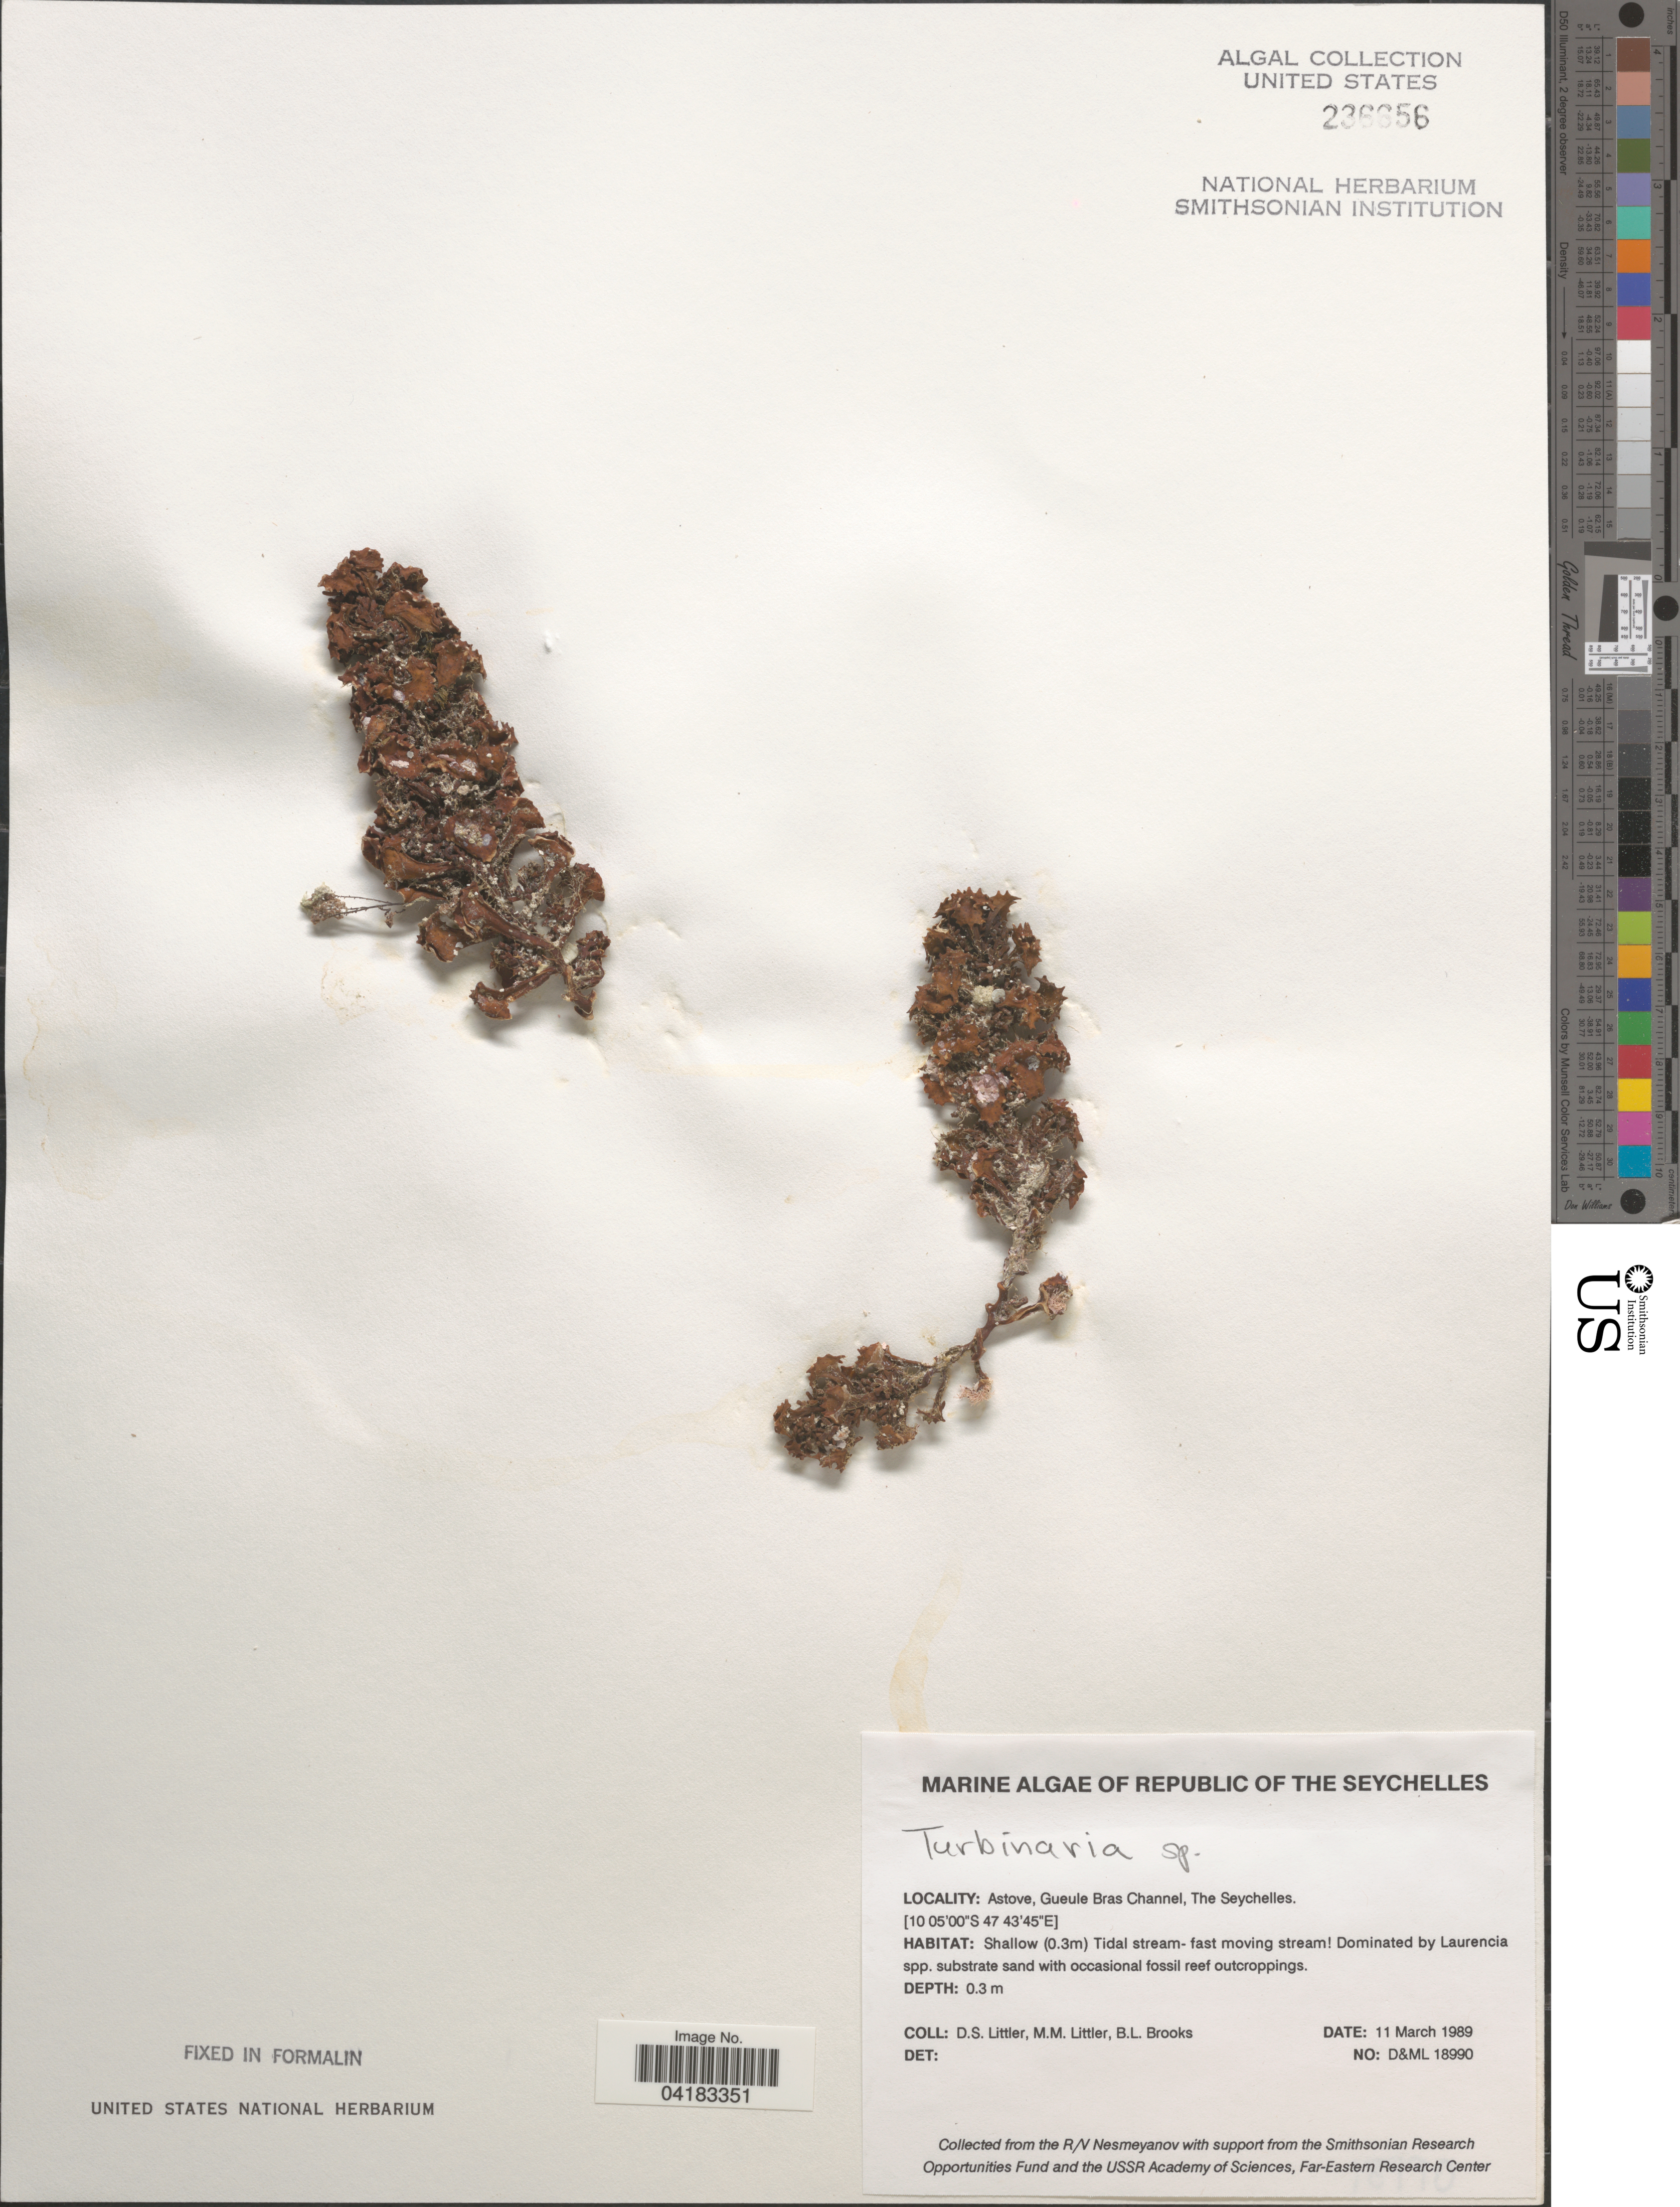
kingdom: Chromista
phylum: Ochrophyta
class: Phaeophyceae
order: Fucales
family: Sargassaceae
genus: Turbinaria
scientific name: Turbinaria sp.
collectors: D. S. Littler & B. Brooks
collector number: D&ML18990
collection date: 1989-03-11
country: Seychelles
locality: The Seychelles. Astove, Gueule Bras Channel, The Seychelles.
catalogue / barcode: US 236656